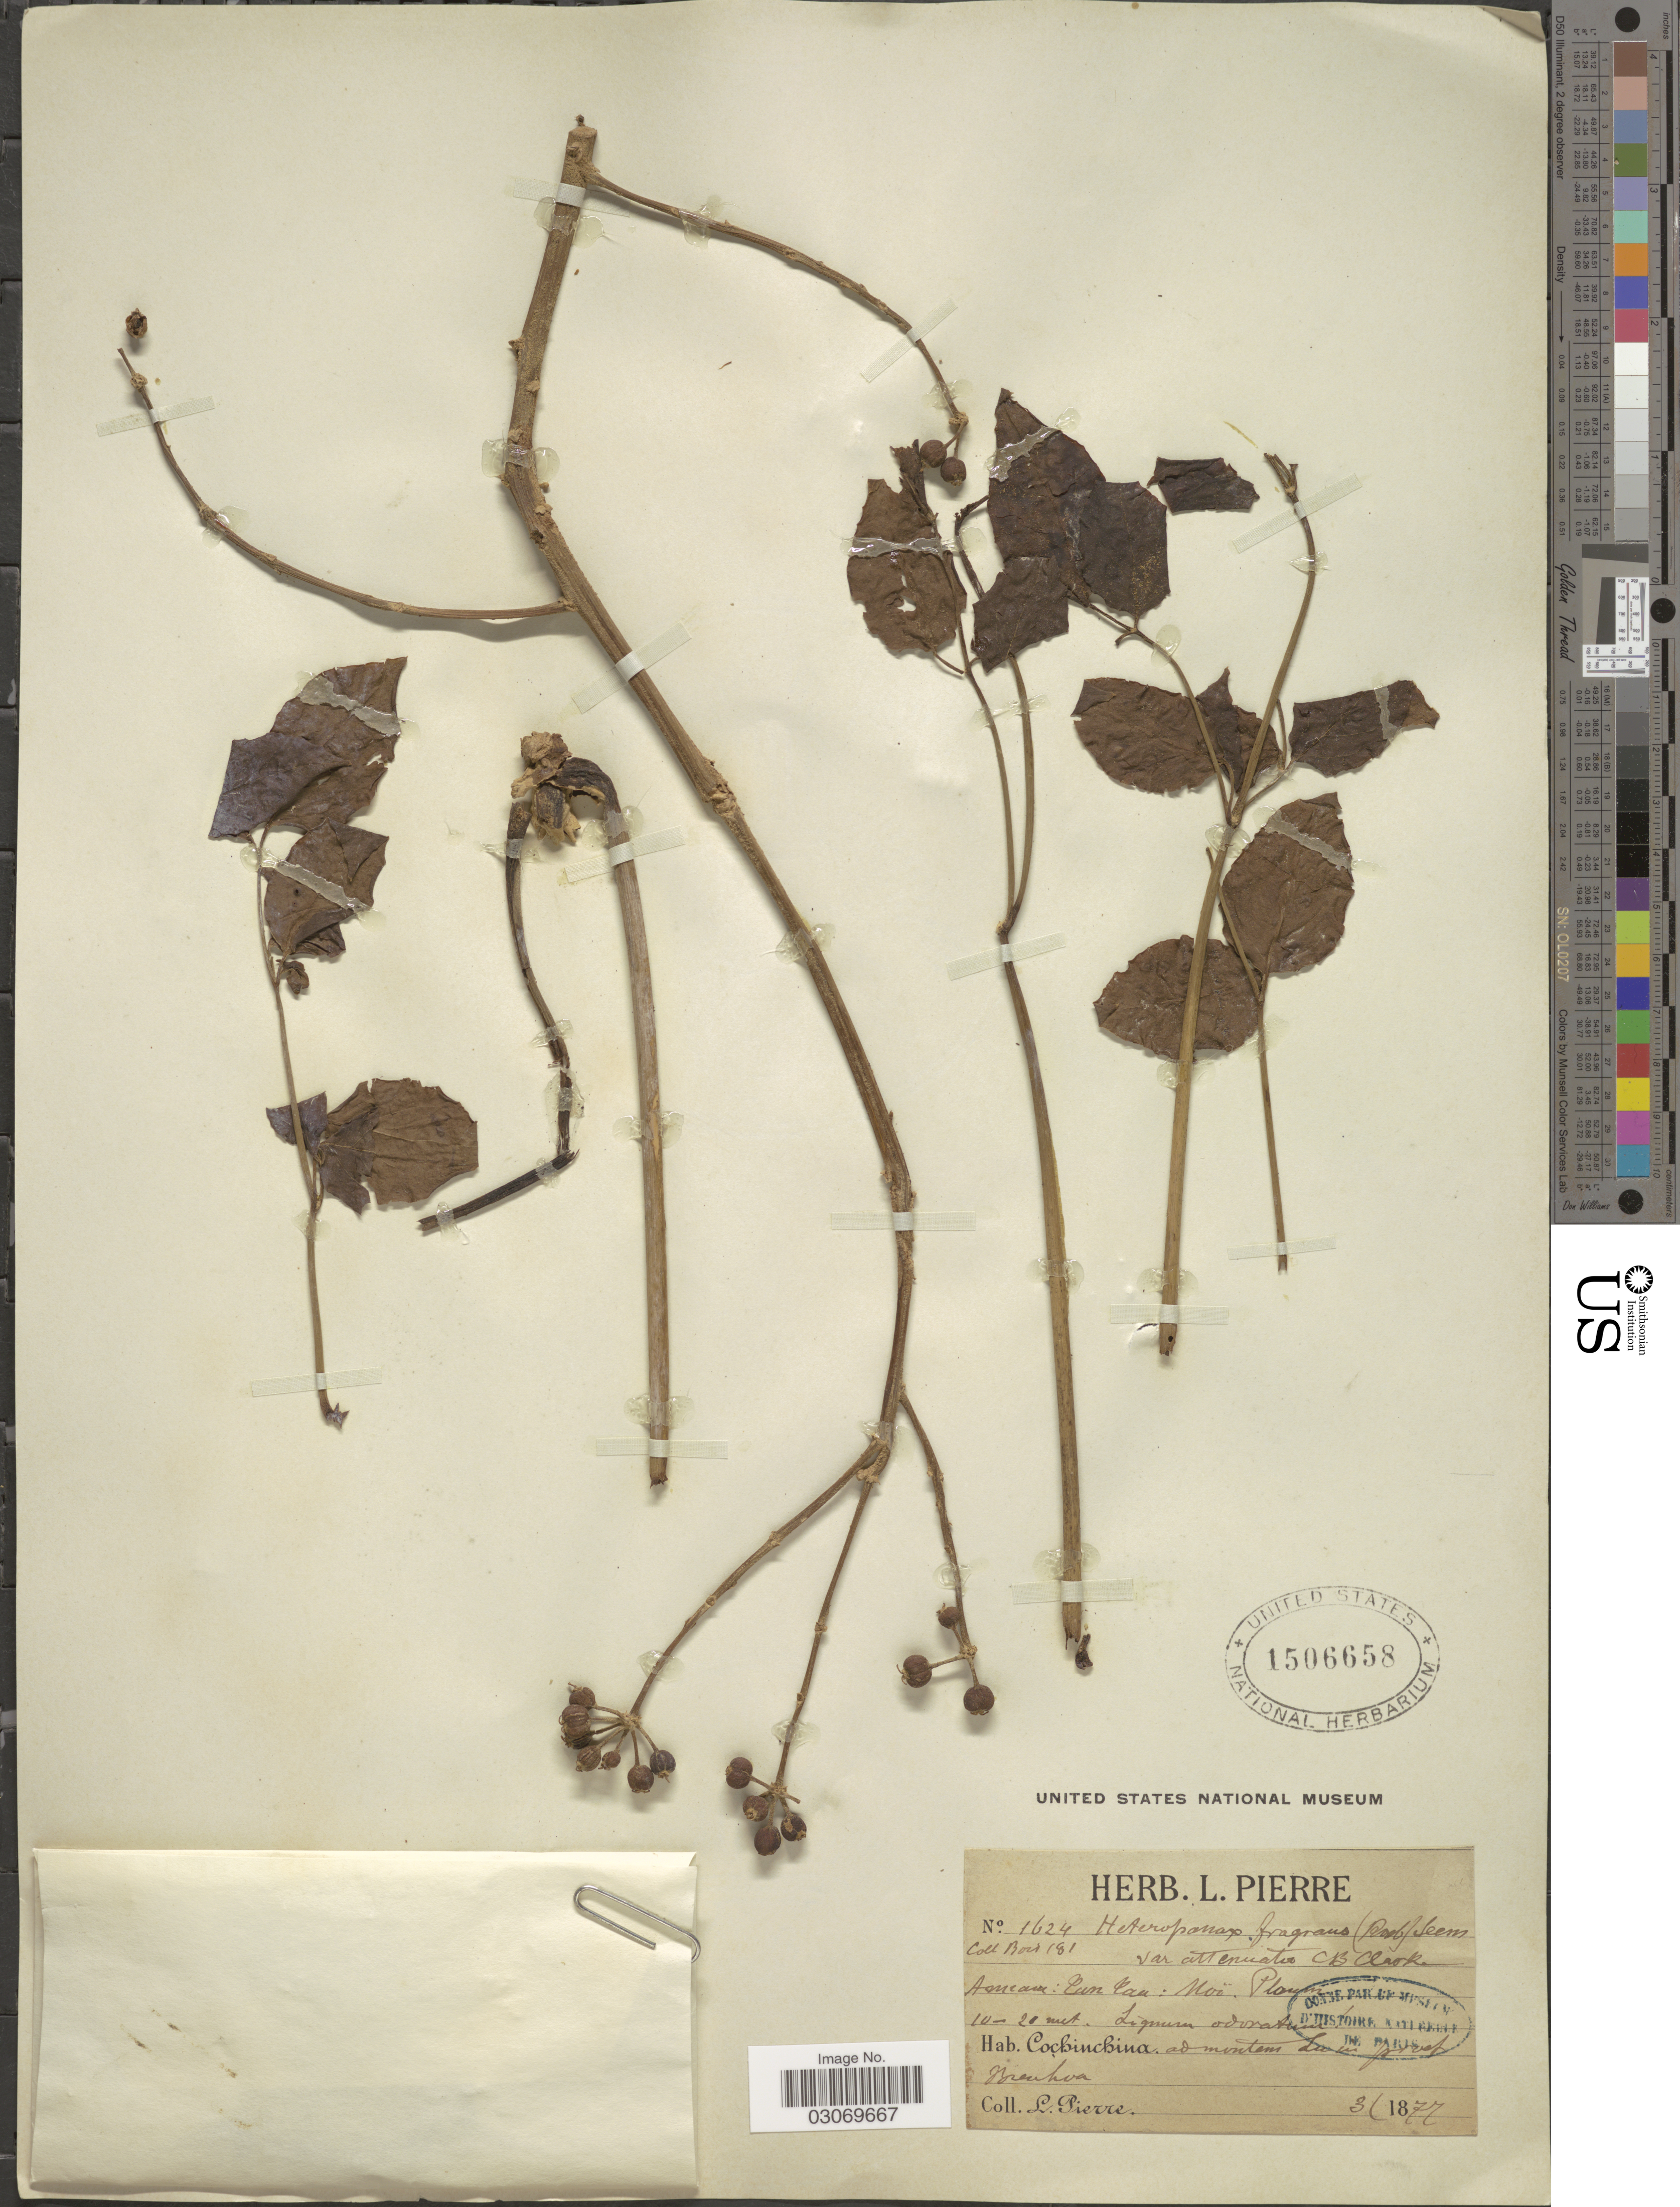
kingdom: Plantae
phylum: Tracheophyta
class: Magnoliopsida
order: Apiales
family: Araliaceae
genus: Heteropanax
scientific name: Heteropanax fragrans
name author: (Roxb.) Seem.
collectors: L. Pierre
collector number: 1624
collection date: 1877-03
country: Vietnam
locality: Cochinchina, ad montem Lu in praef. Bien hoa [at Lu mountain in Bien Hoa prefecture]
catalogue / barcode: US 1506658